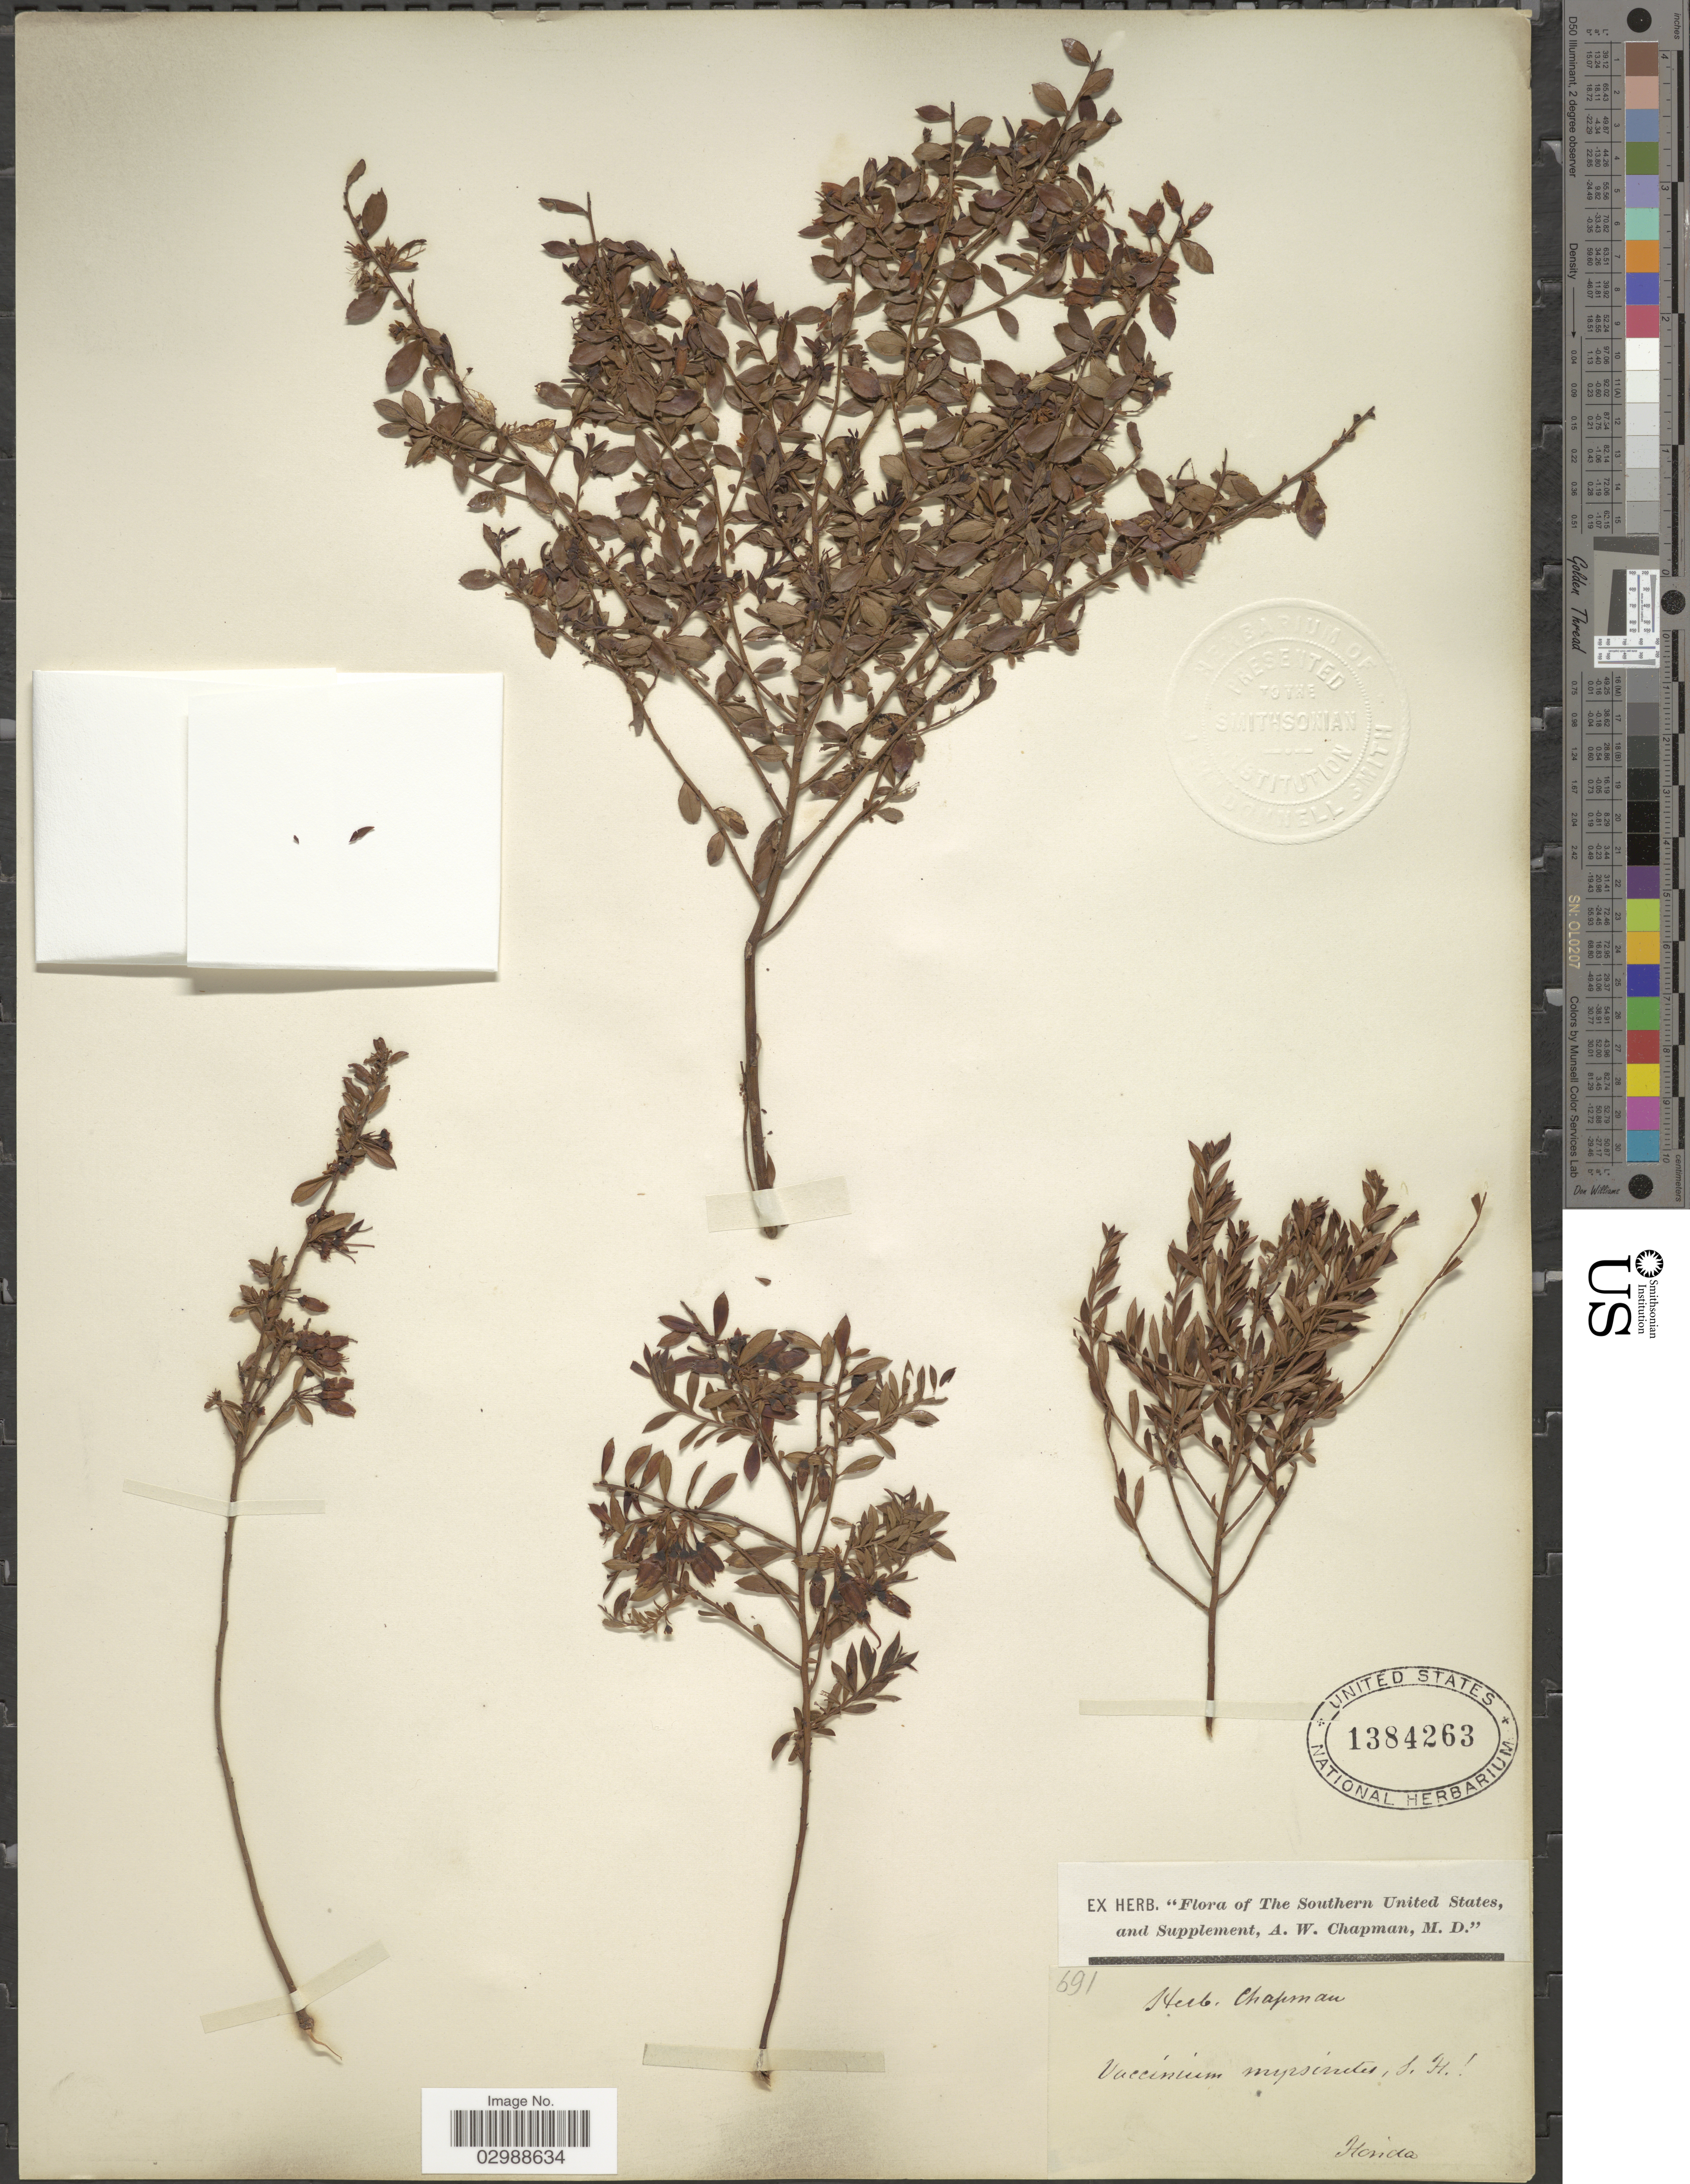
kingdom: Plantae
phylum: Tracheophyta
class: Magnoliopsida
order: Ericales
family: Ericaceae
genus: Vaccinium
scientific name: Vaccinium myrsinites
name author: Lam.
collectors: A. W. Chapman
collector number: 691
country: United States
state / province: Florida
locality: Southern United States, and Supplement.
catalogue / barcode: US 1384263